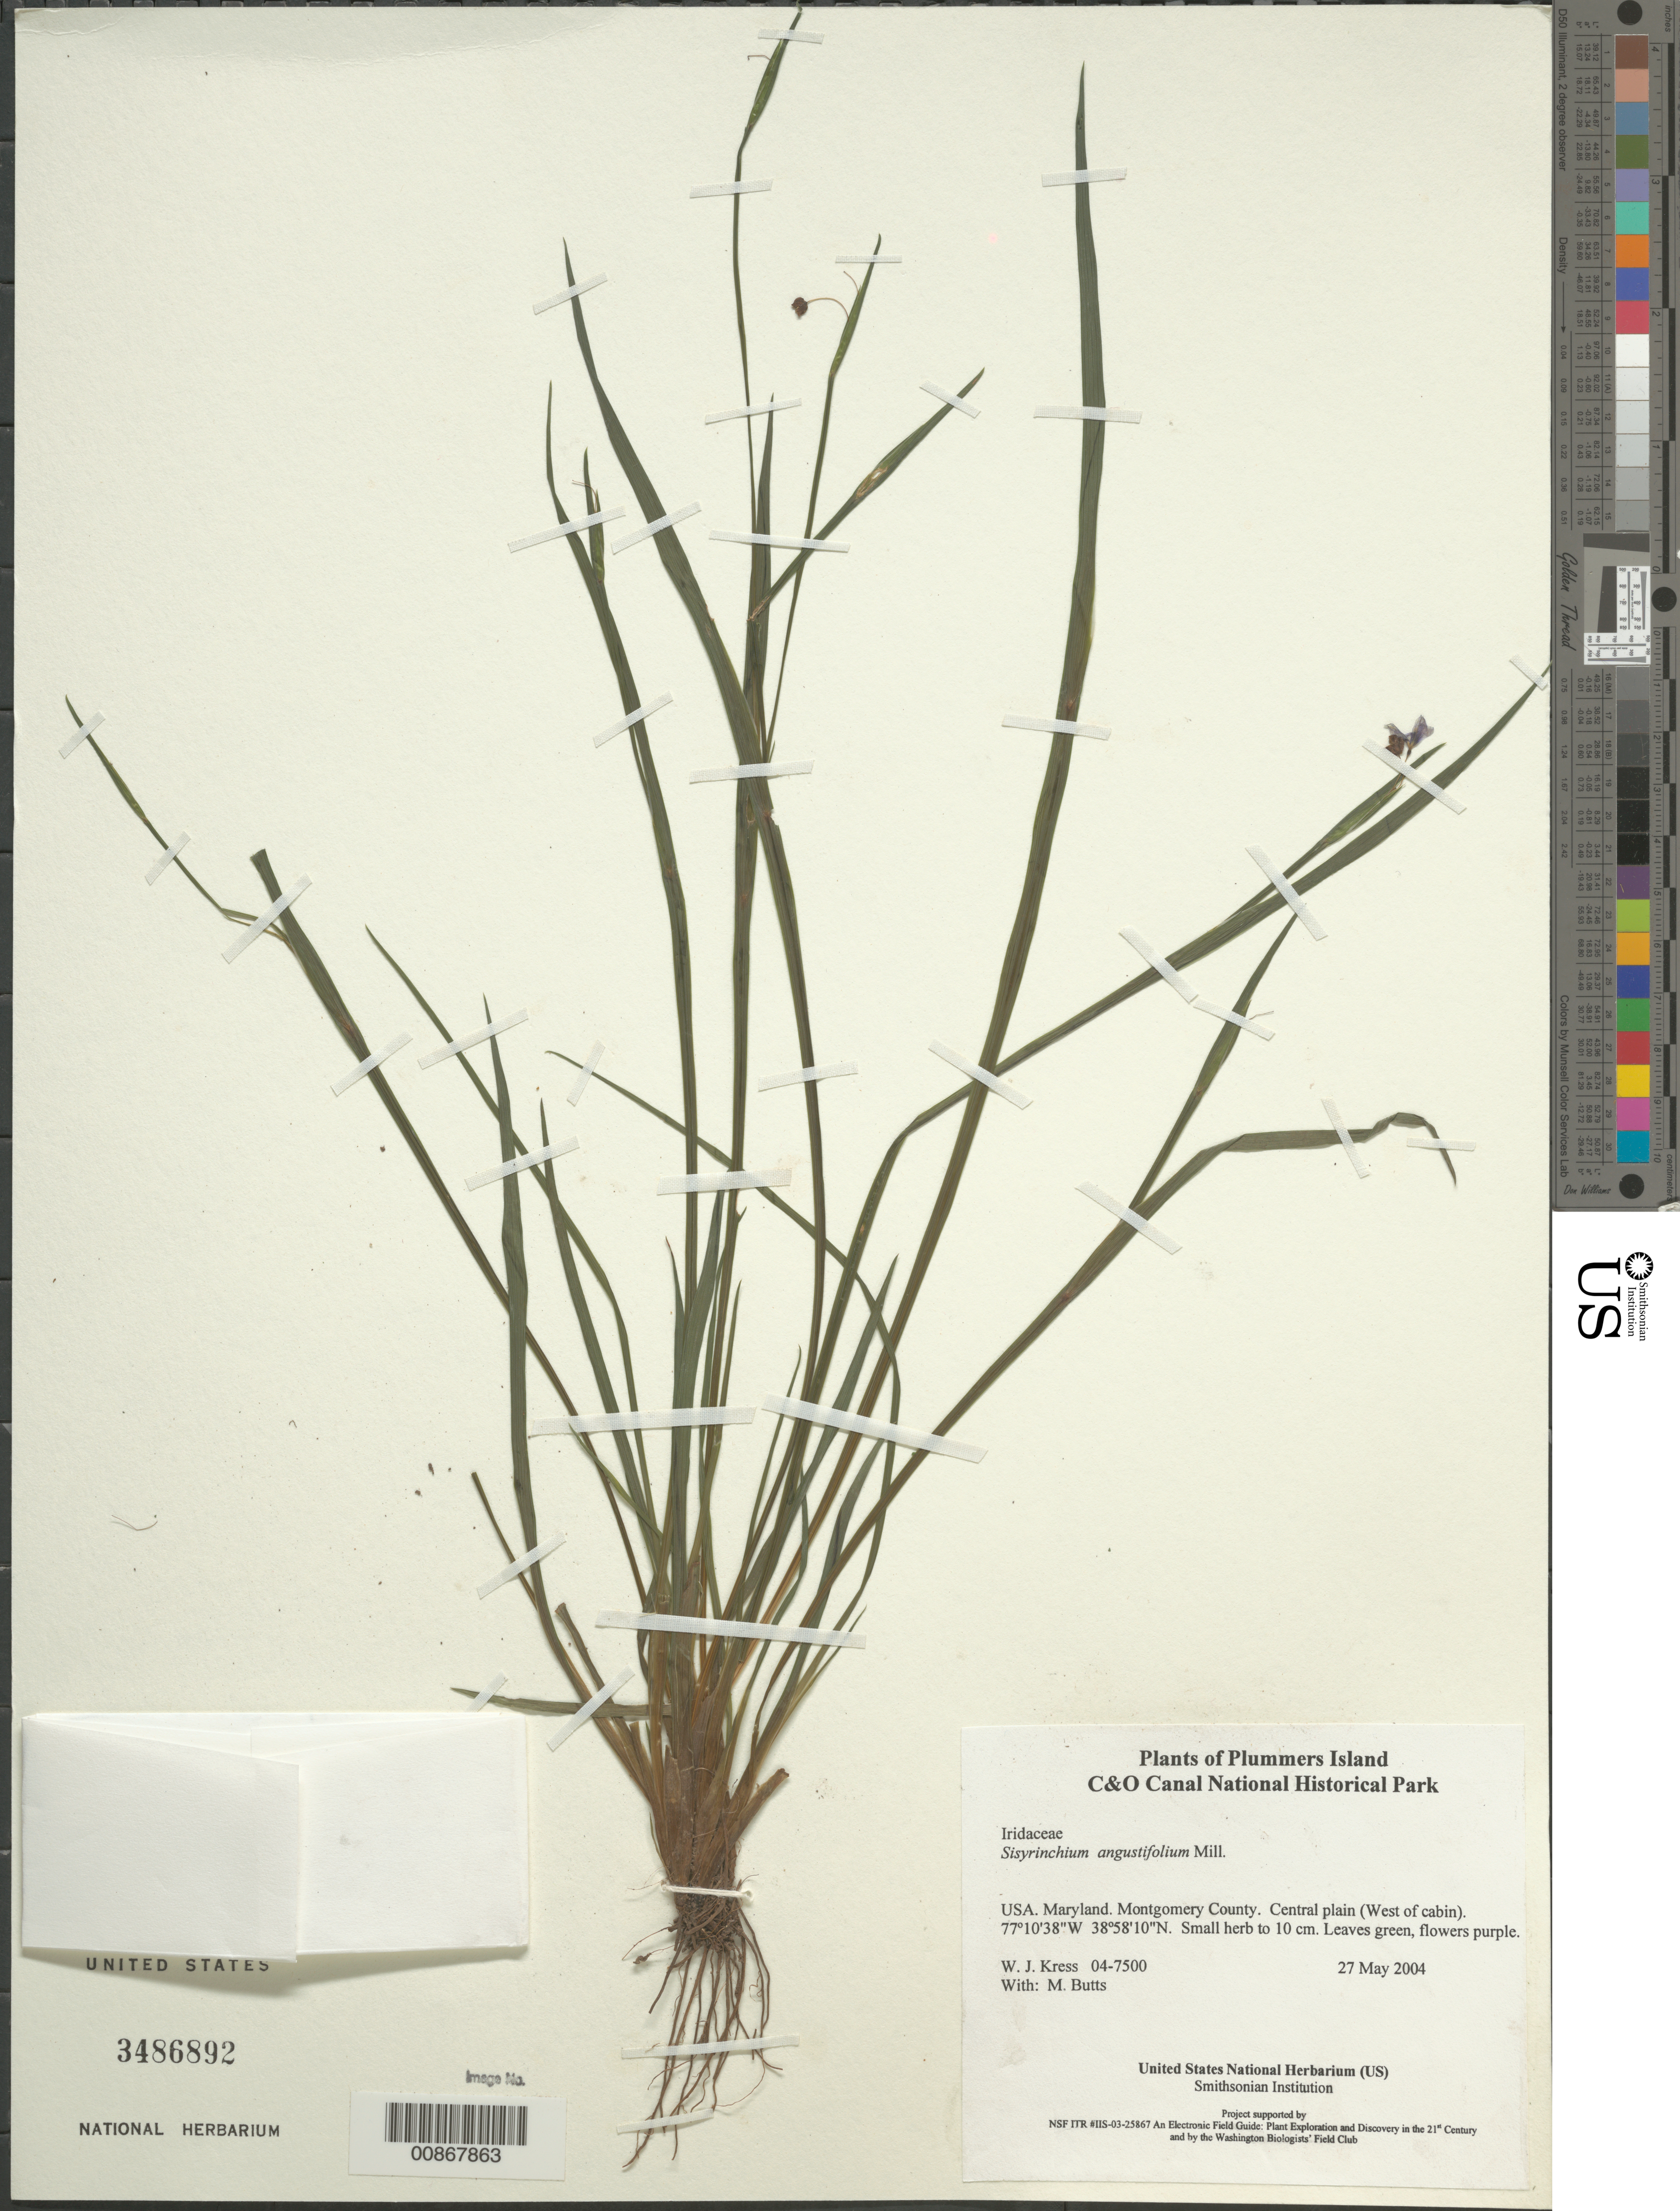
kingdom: Plantae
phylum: Tracheophyta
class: Liliopsida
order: Asparagales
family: Iridaceae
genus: Sisyrinchium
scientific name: Sisyrinchium angustifolium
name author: Mill.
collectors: W. J. Kress & M. B. Butts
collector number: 04-7500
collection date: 2004-05-27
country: United States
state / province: Maryland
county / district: Montgomery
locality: Chesapeake and Ohio Canal National Historical Park, Plummers Island, central plain (West of Cabin)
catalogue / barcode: US 3486892